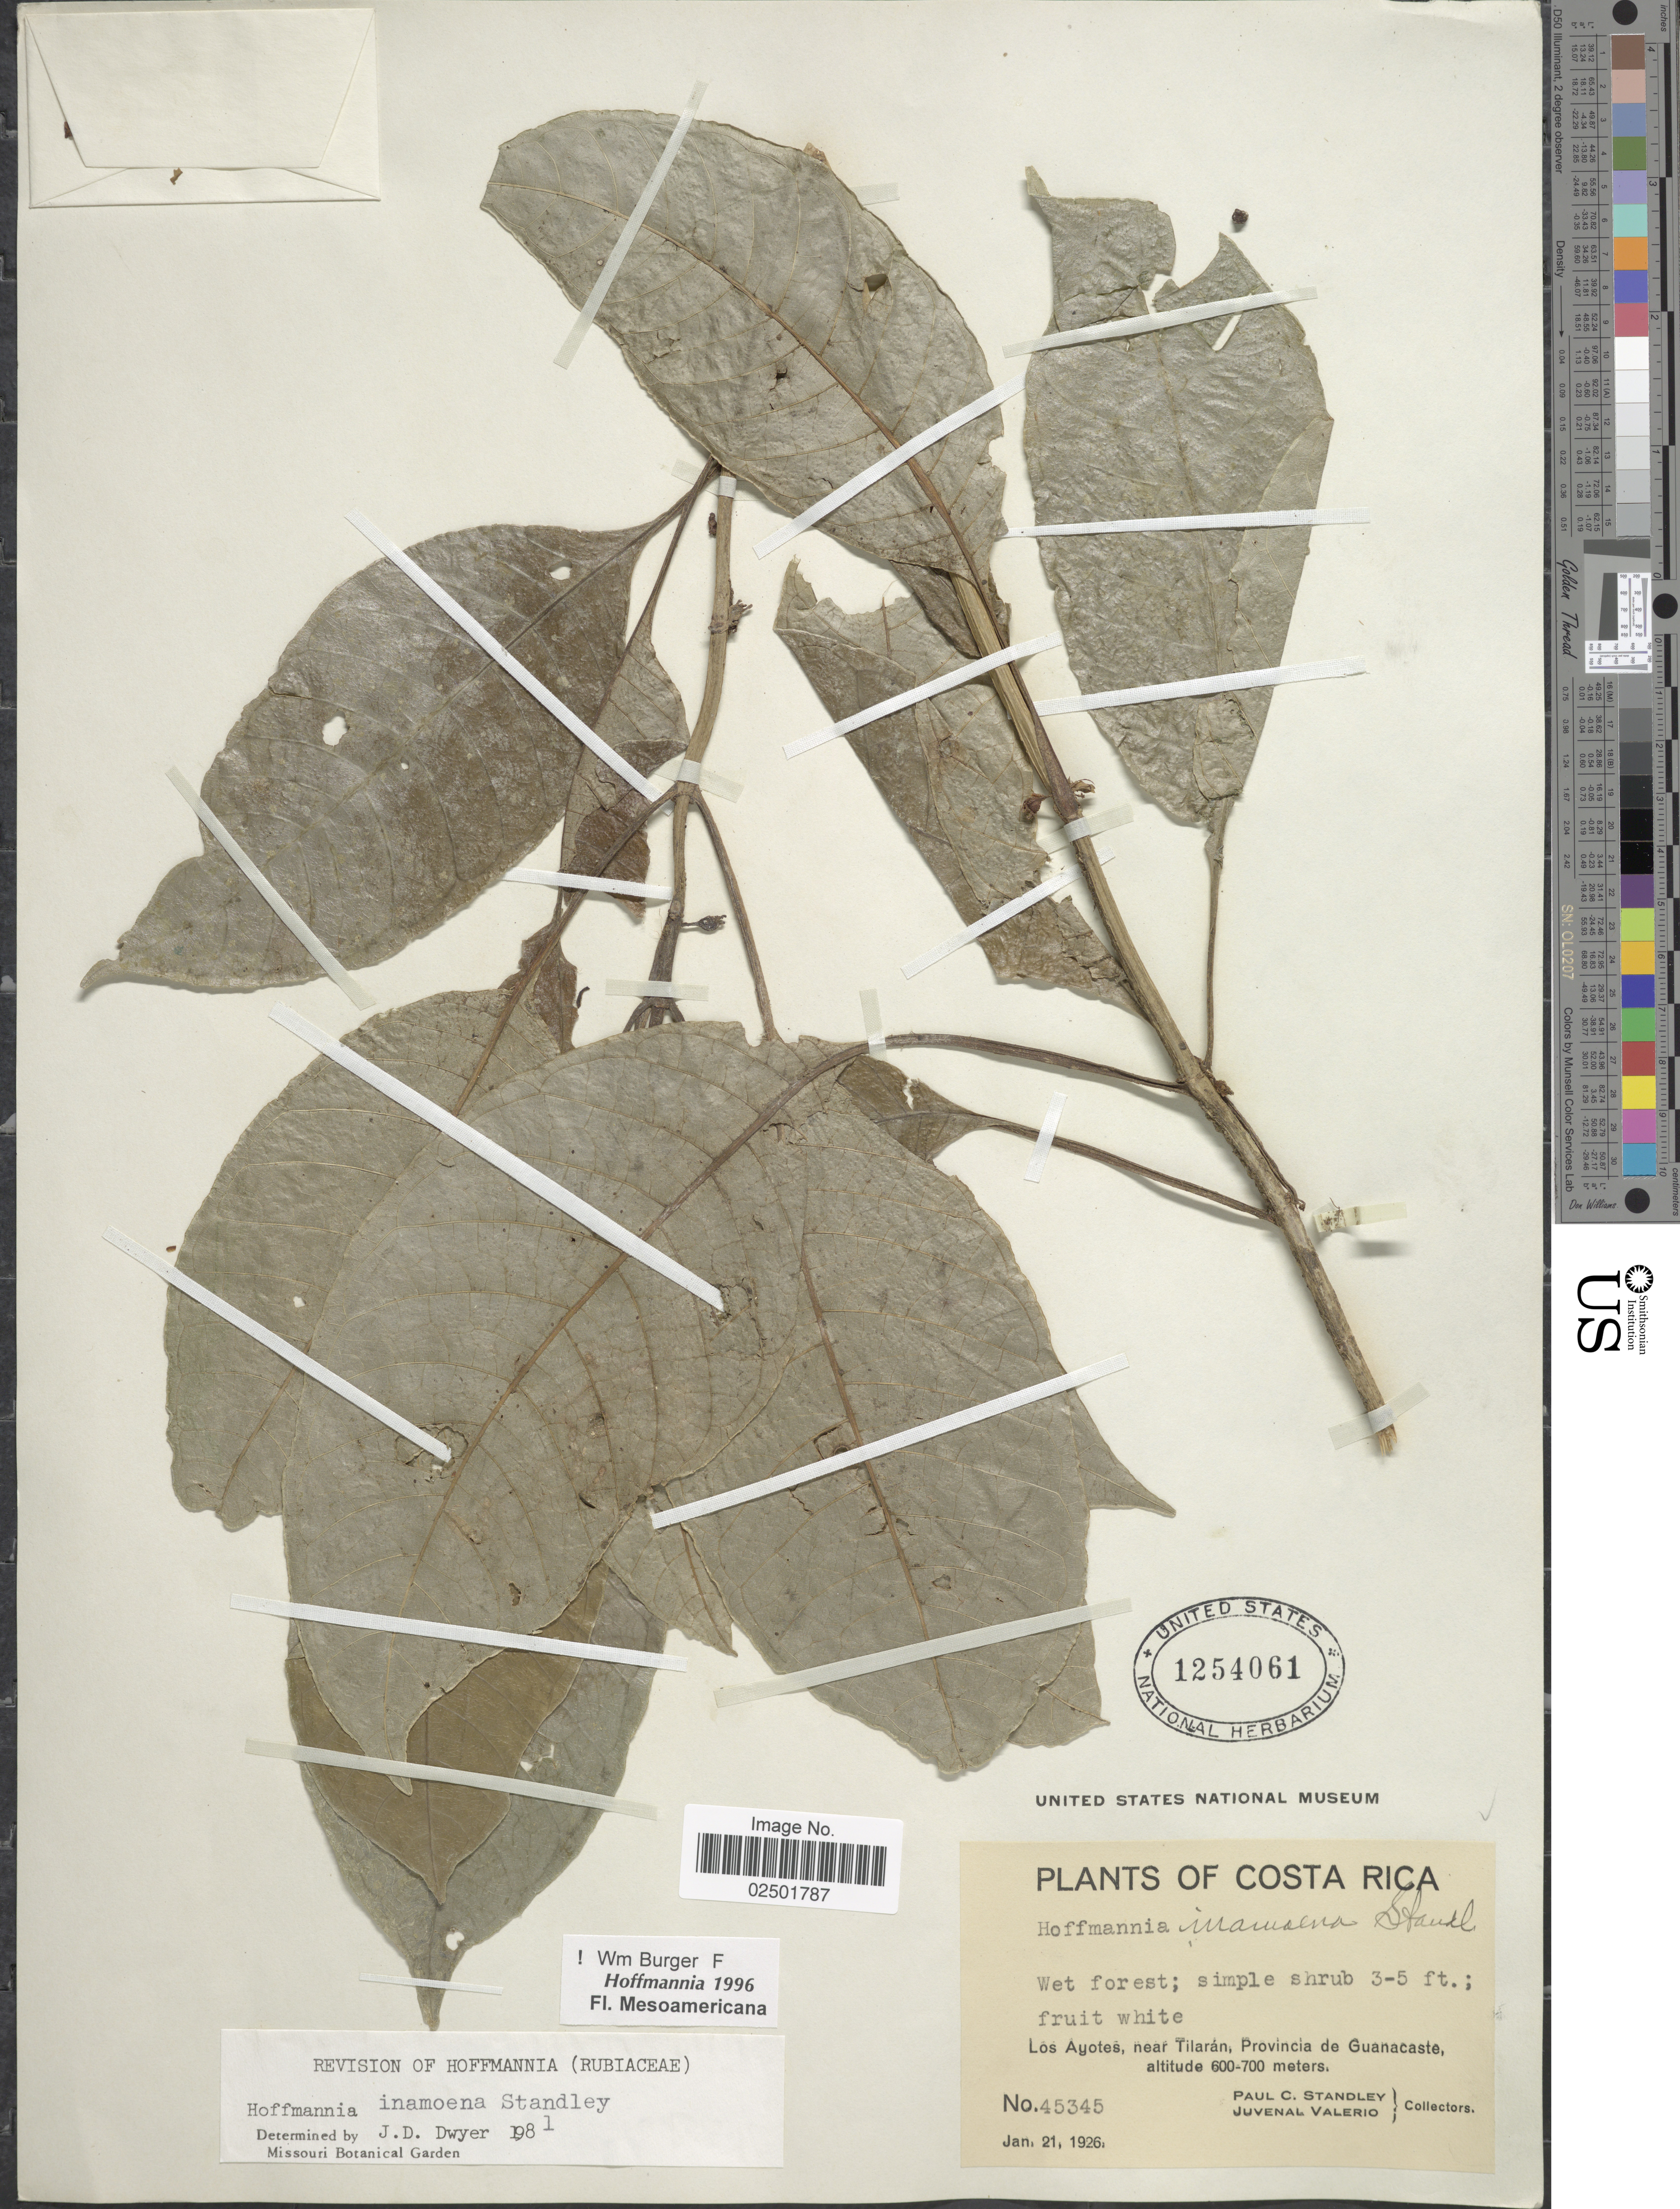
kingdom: Plantae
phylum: Tracheophyta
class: Magnoliopsida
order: Gentianales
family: Rubiaceae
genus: Hoffmannia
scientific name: Hoffmannia inamoena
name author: Standl.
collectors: P. C. Standley & J. Valerio R.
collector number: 45345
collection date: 1926-01-21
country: Costa Rica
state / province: Guanacaste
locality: Los Ayotes, near Tilarán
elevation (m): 600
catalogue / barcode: US 1254061